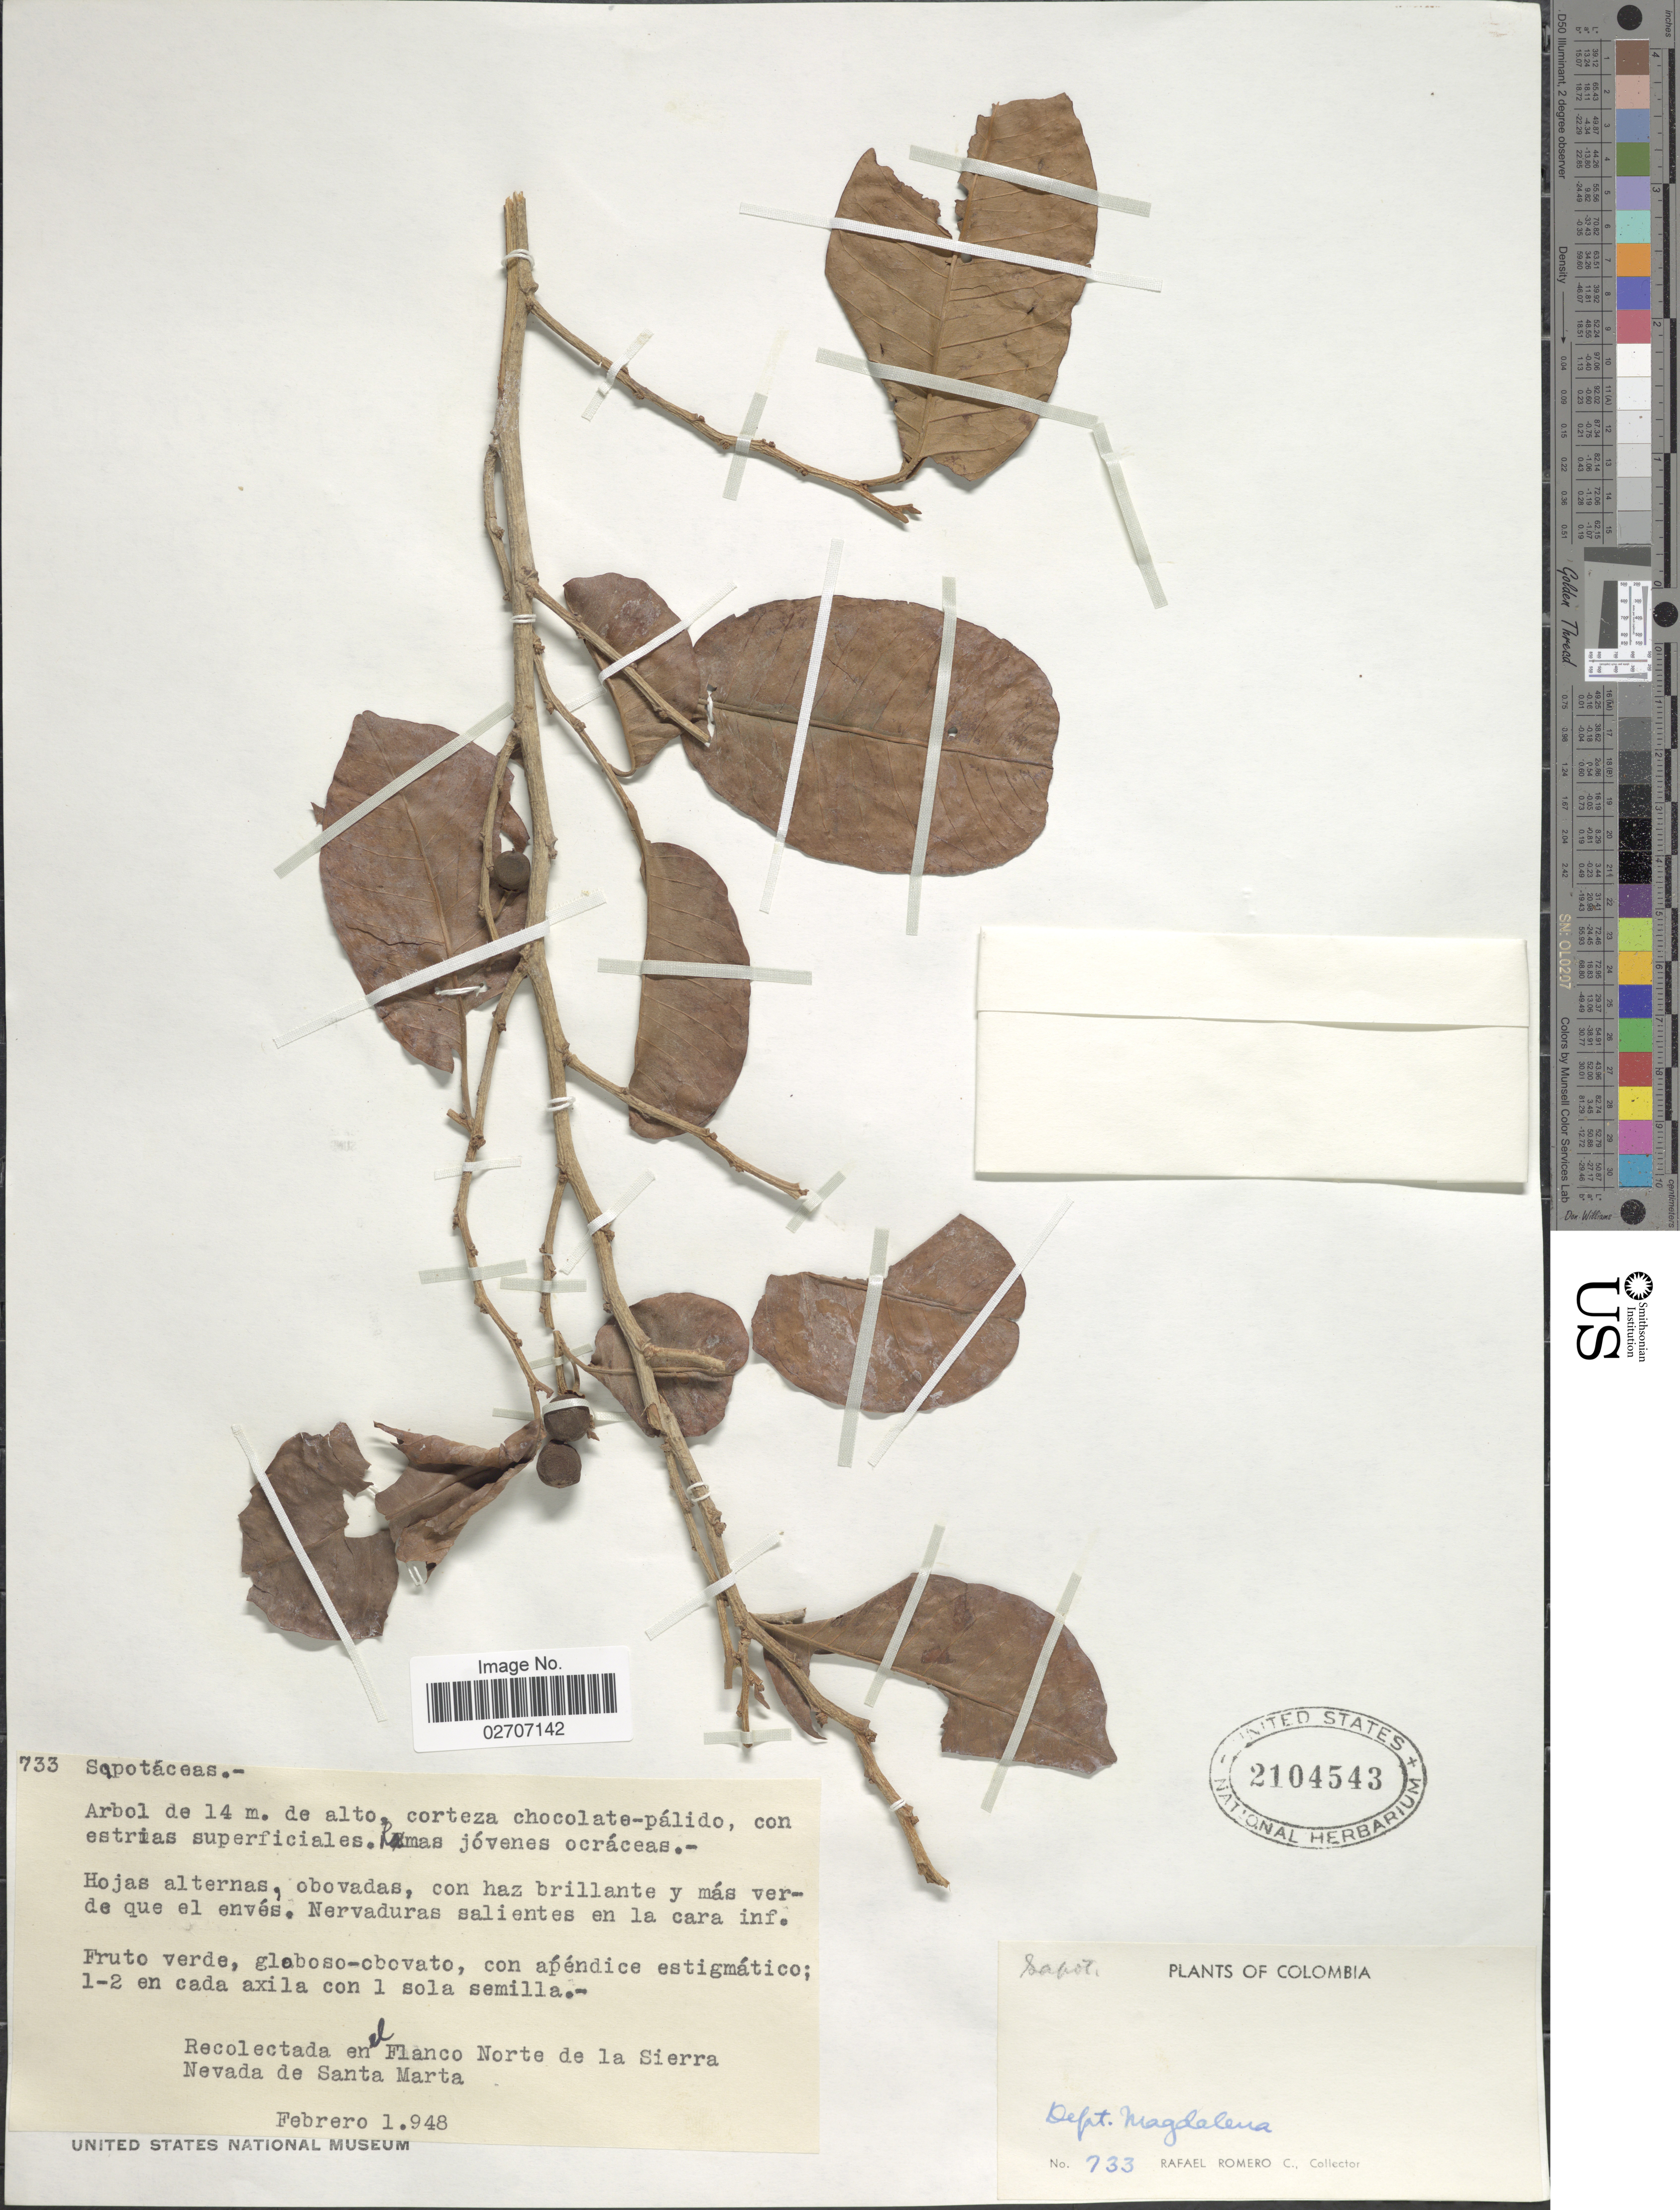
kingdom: Plantae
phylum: Tracheophyta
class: Magnoliopsida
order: Ericales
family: Sapotaceae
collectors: R. Romero Castañeda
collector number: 733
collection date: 1948-02-01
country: Colombia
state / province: Magdalena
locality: En el Flanco Norte de la Sierra Nevada de Santa Marta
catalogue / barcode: US 2104543